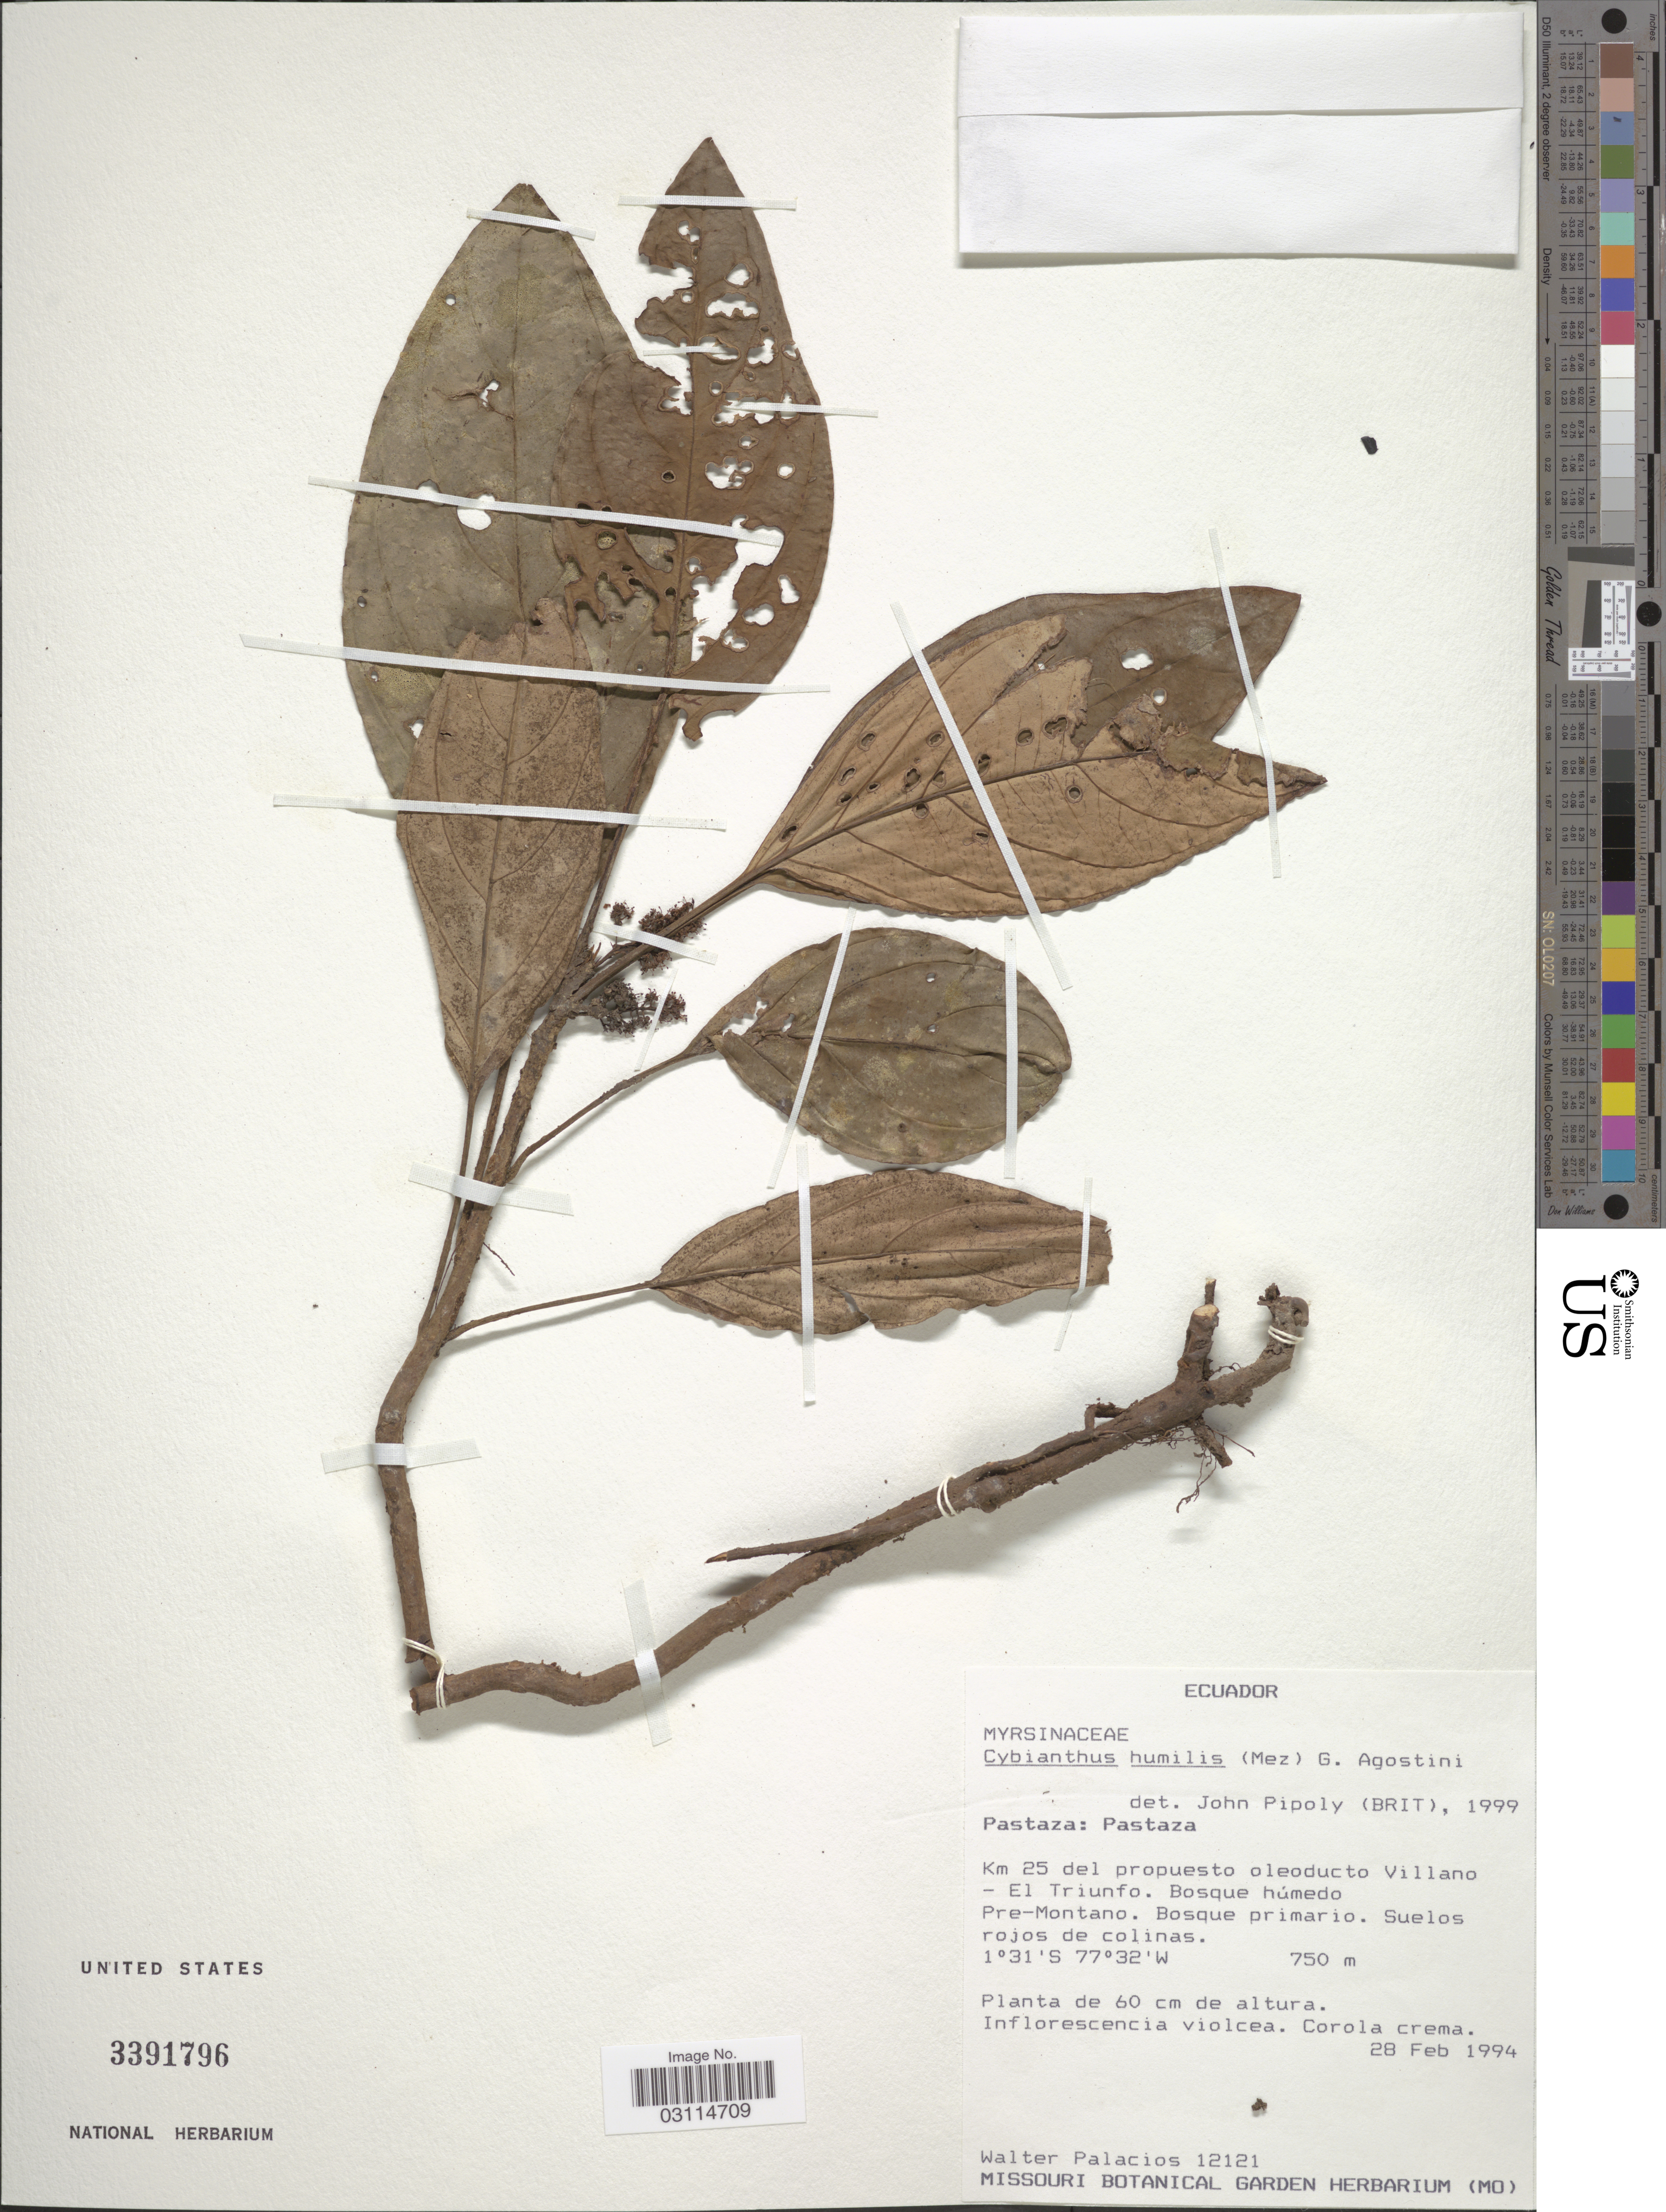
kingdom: Plantae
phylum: Tracheophyta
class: Magnoliopsida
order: Ericales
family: Primulaceae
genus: Cybianthus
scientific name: Cybianthus humilis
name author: (Mez) G. Agostini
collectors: W. Palacios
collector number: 12121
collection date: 1994-02-28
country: Ecuador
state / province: Pastaza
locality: Pastaza, Km 25 del propuesto oleoducto Villano - El Triunfo.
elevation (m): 750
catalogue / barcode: US 3391796